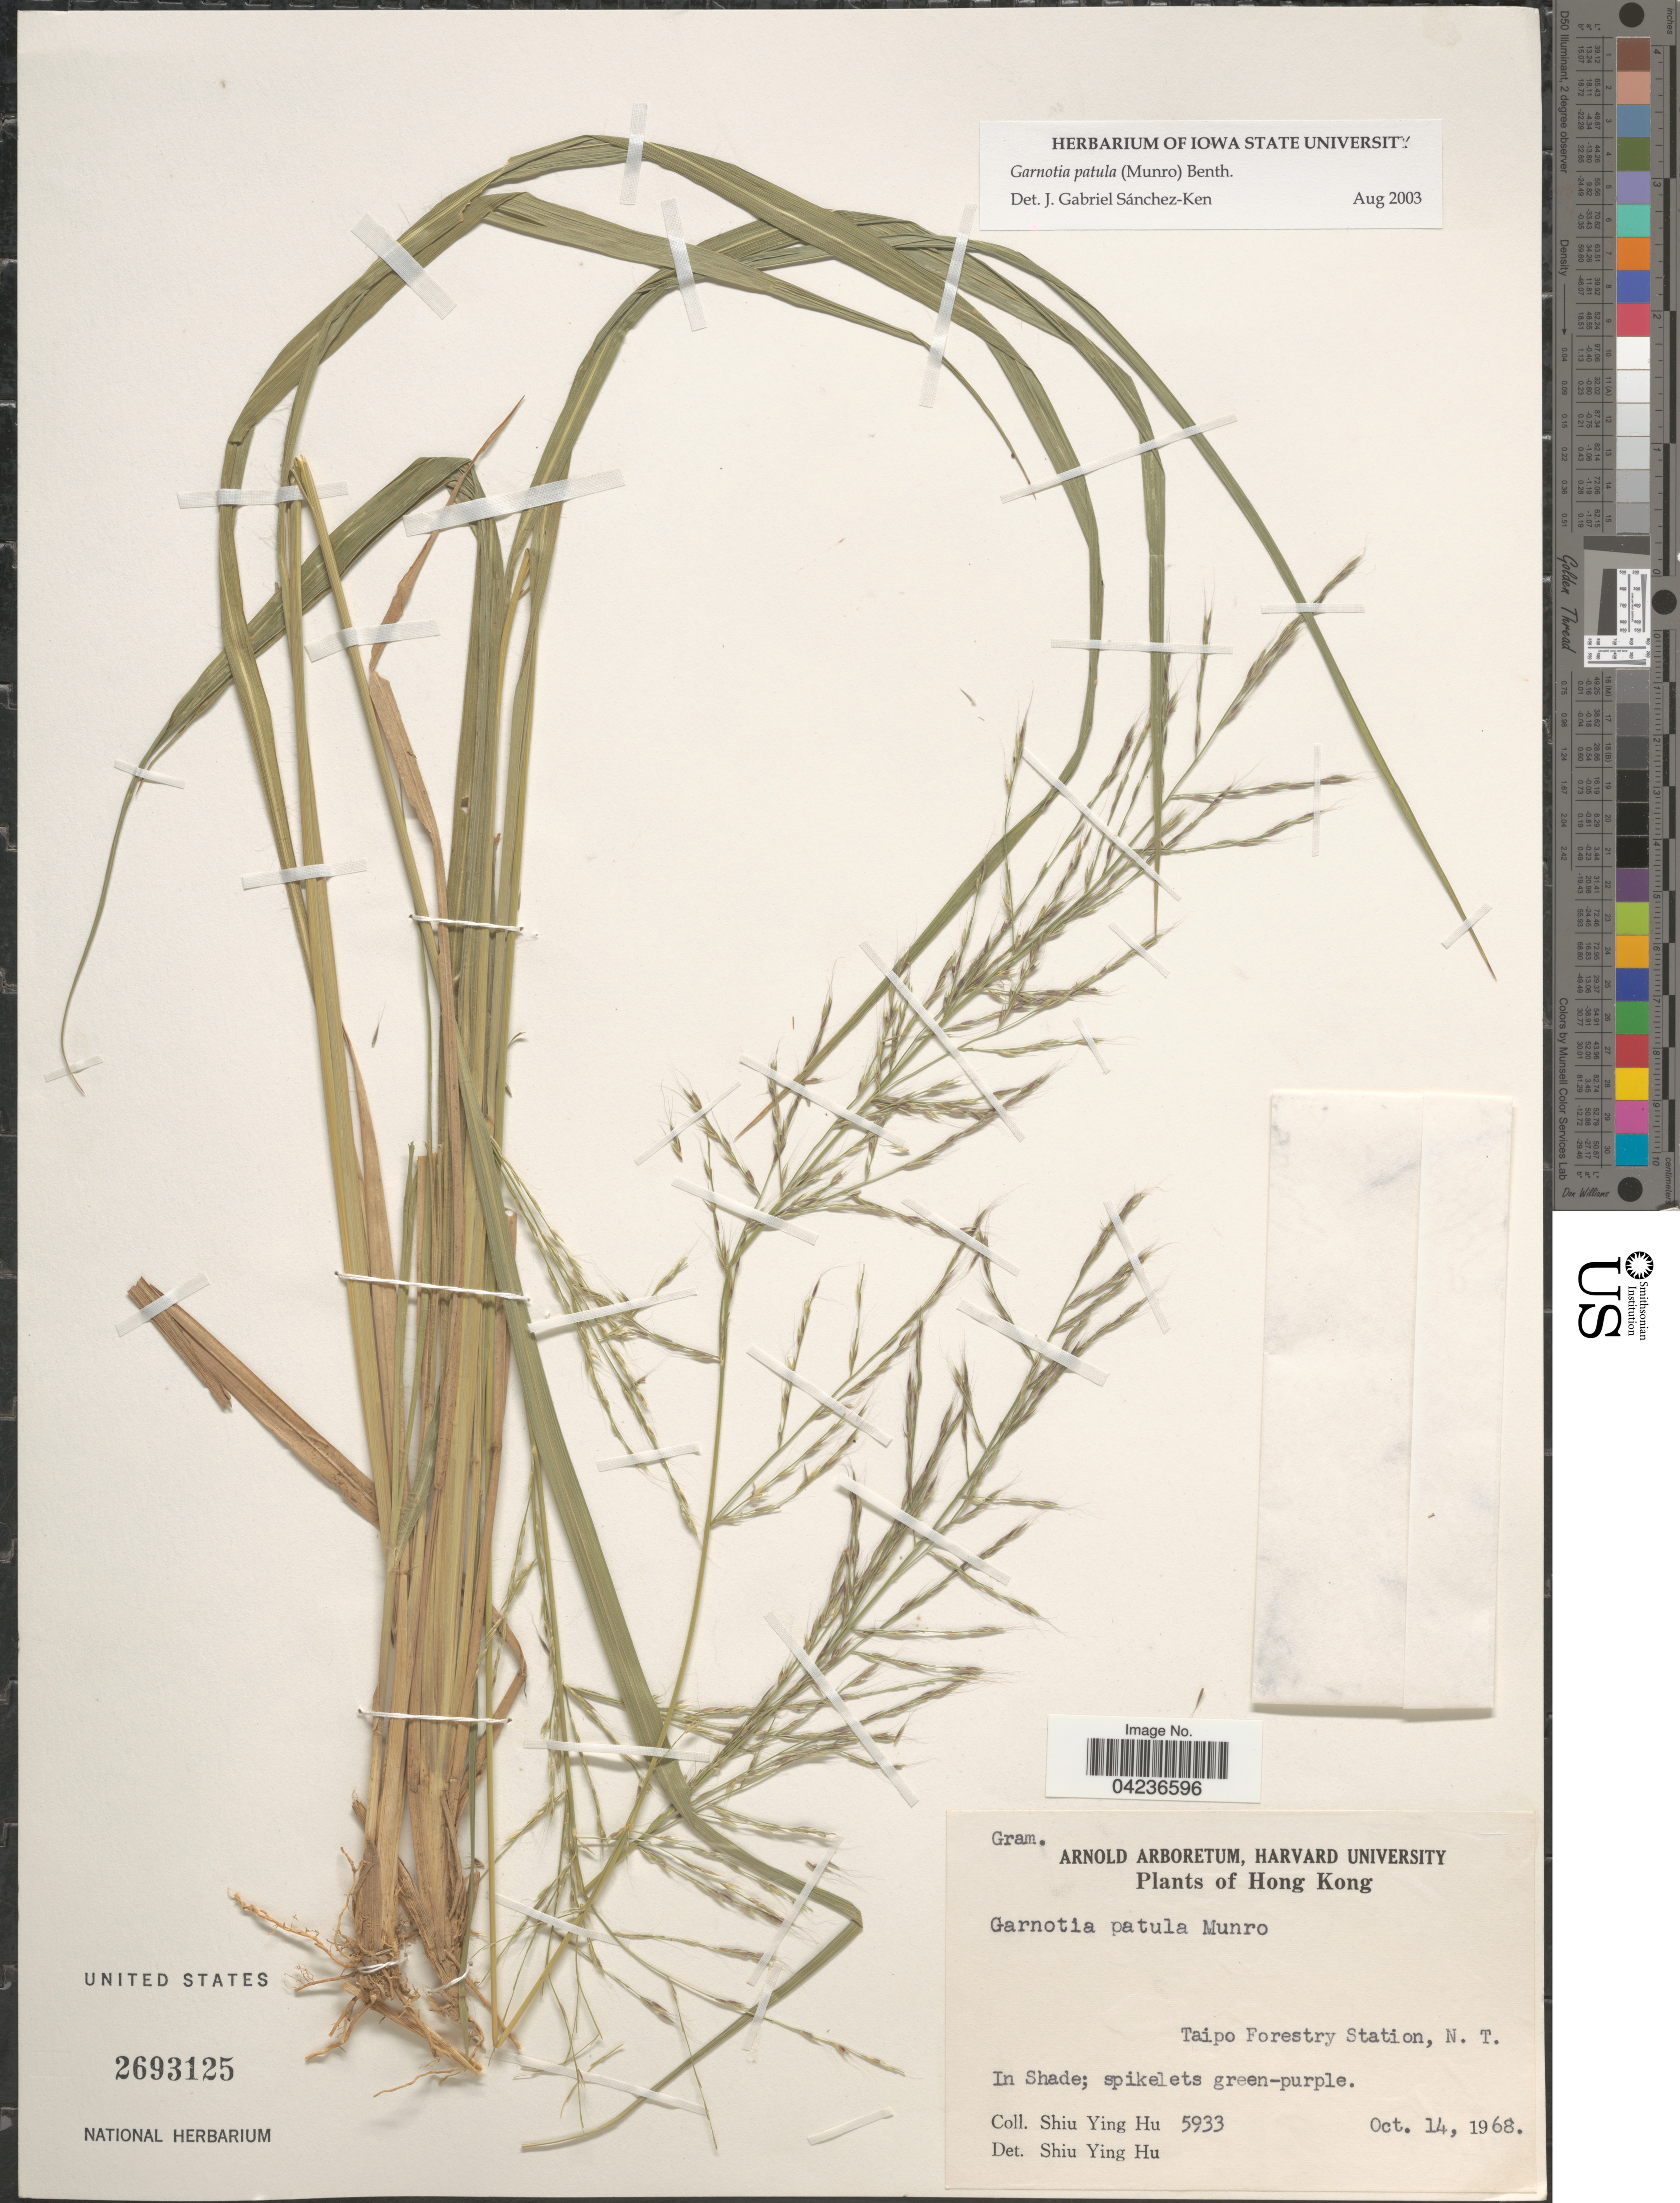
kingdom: Plantae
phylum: Tracheophyta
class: Liliopsida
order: Poales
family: Poaceae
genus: Garnotia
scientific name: Garnotia patula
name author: (Munro) Benth.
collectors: S. Y. Hu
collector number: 5933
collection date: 1968-10-14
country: China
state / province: Hong Kong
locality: Hong Kong & The New Territories. Taipo Forestry Station, N.T.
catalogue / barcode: US 2693125